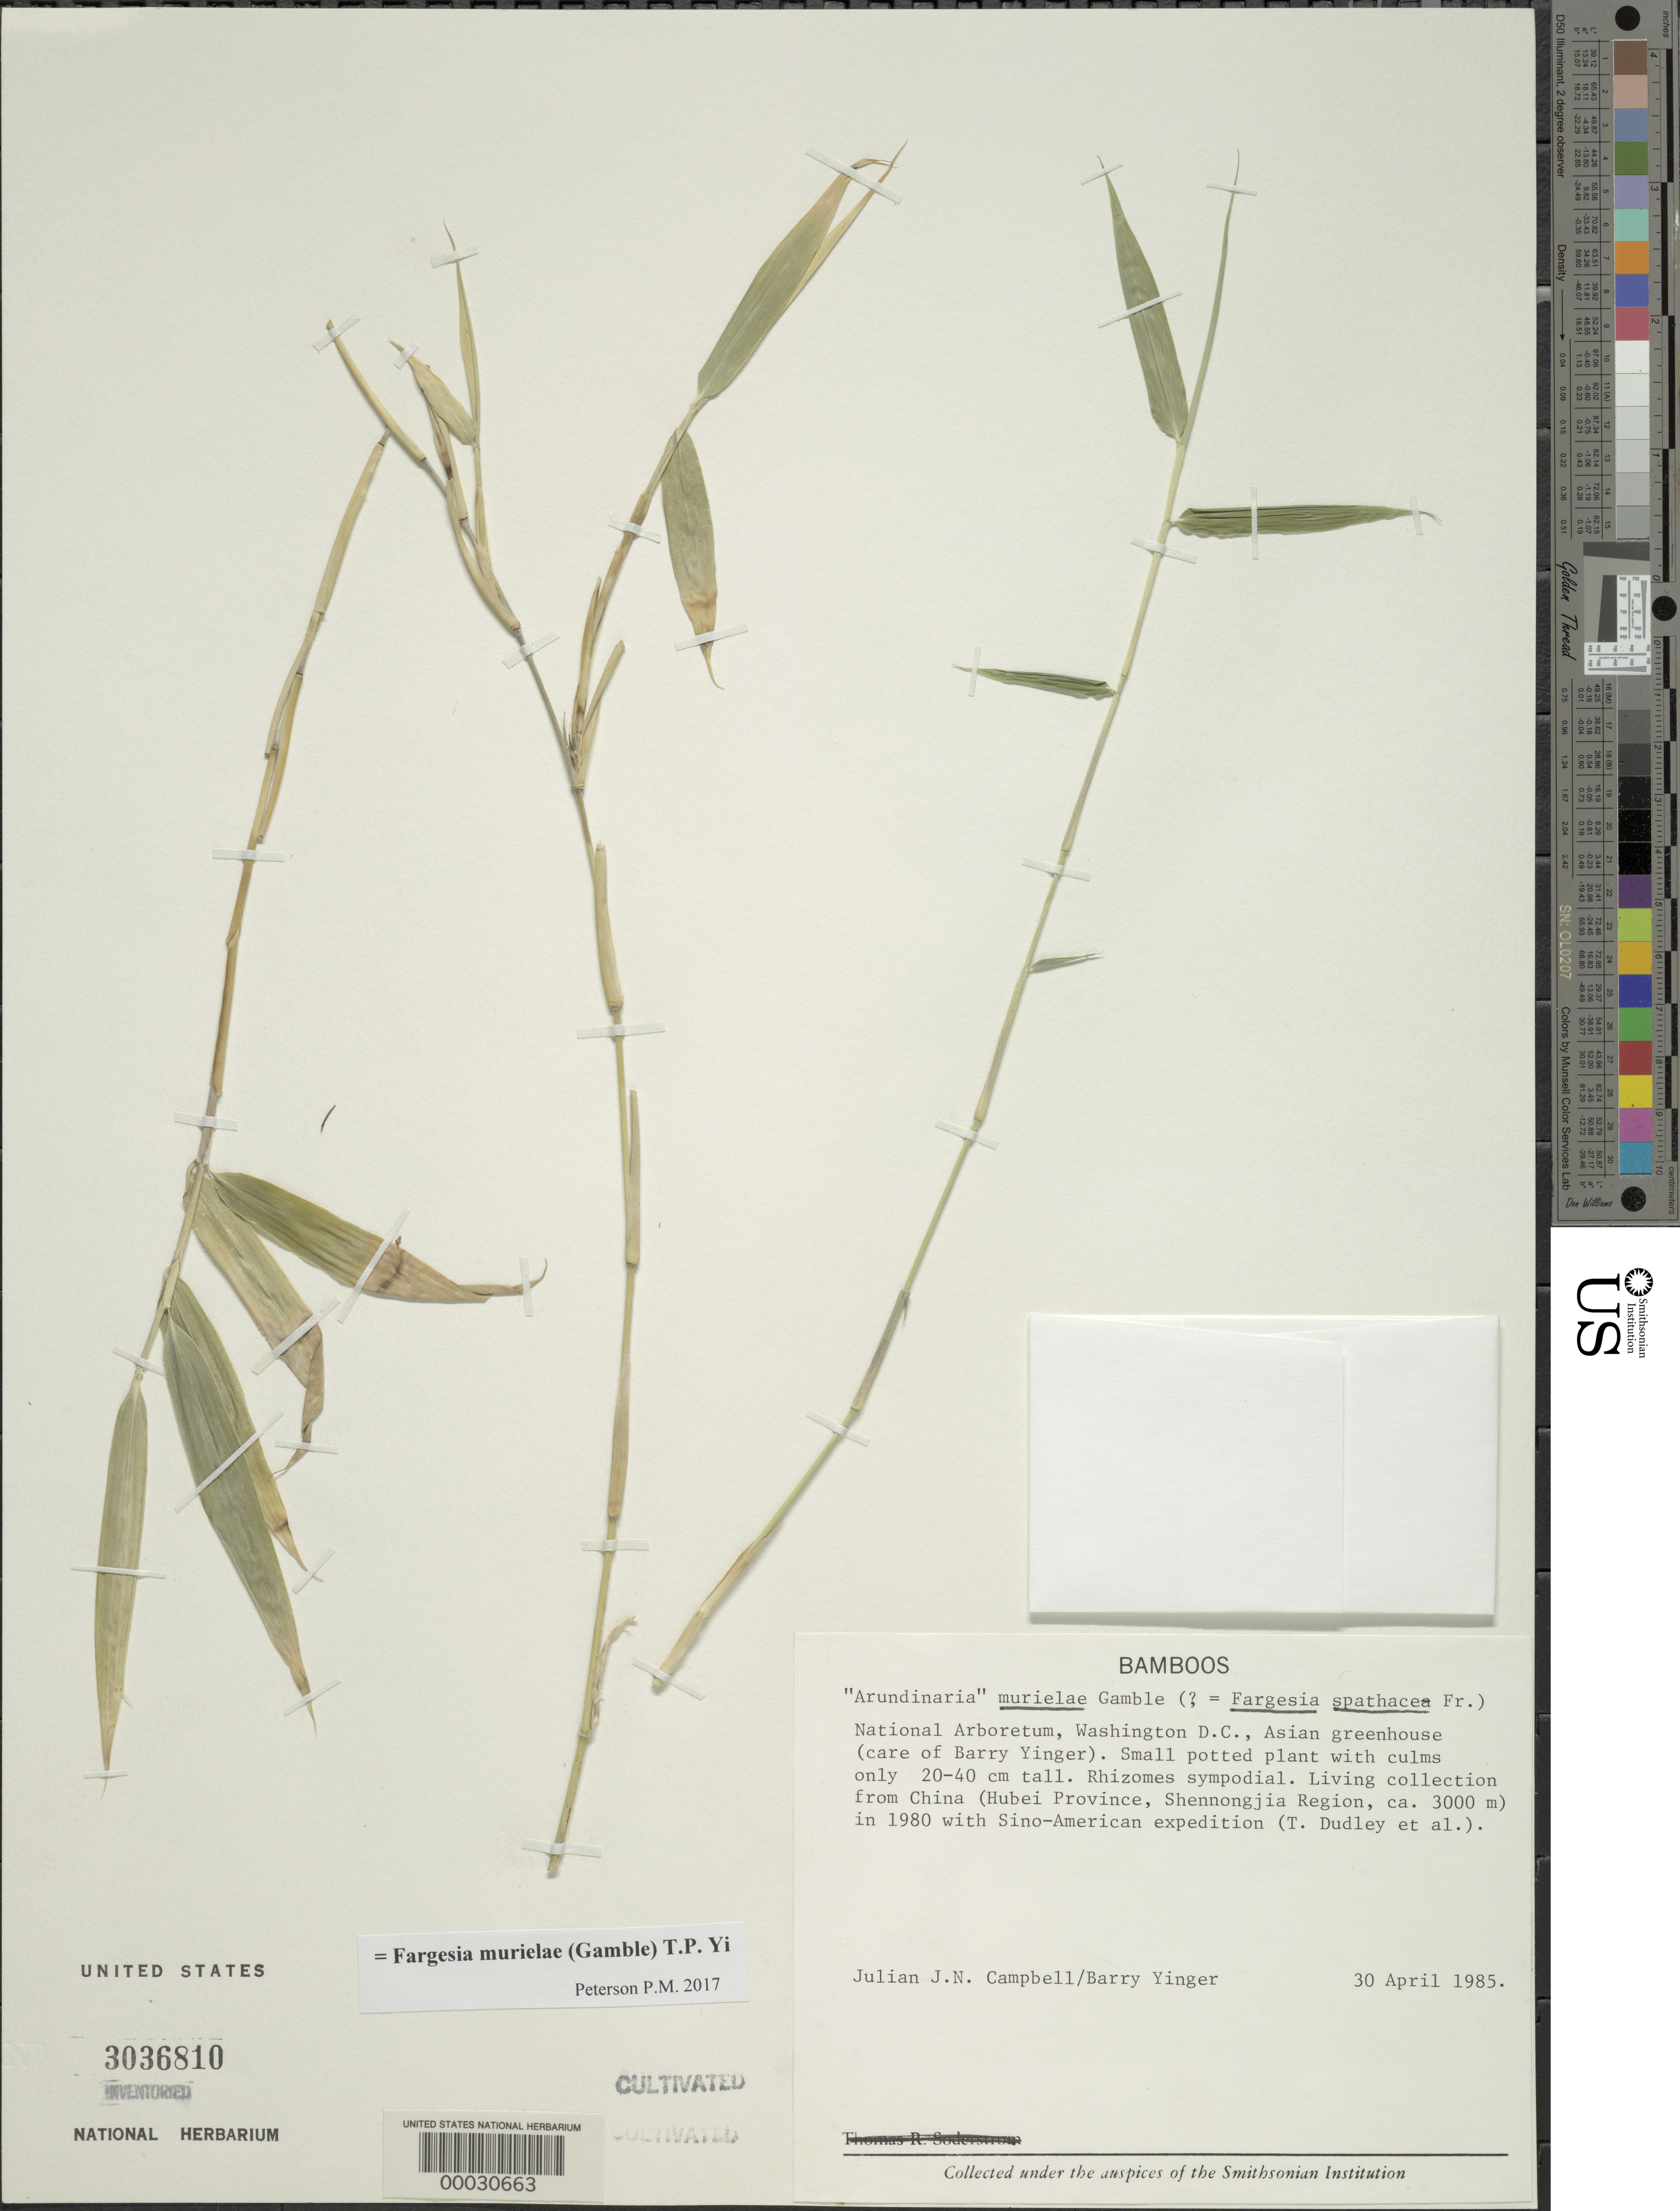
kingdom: Plantae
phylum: Tracheophyta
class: Liliopsida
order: Poales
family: Poaceae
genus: Fargesia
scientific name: Fargesia murielae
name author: (Gamble) T.P. Yi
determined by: Poaceae Reorganization Project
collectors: J. N. Campbell & B. Yinger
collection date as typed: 30 Apr 1985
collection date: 1985-04-30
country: United States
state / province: District of Columbia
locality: National arboretum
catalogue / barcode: US 3036810